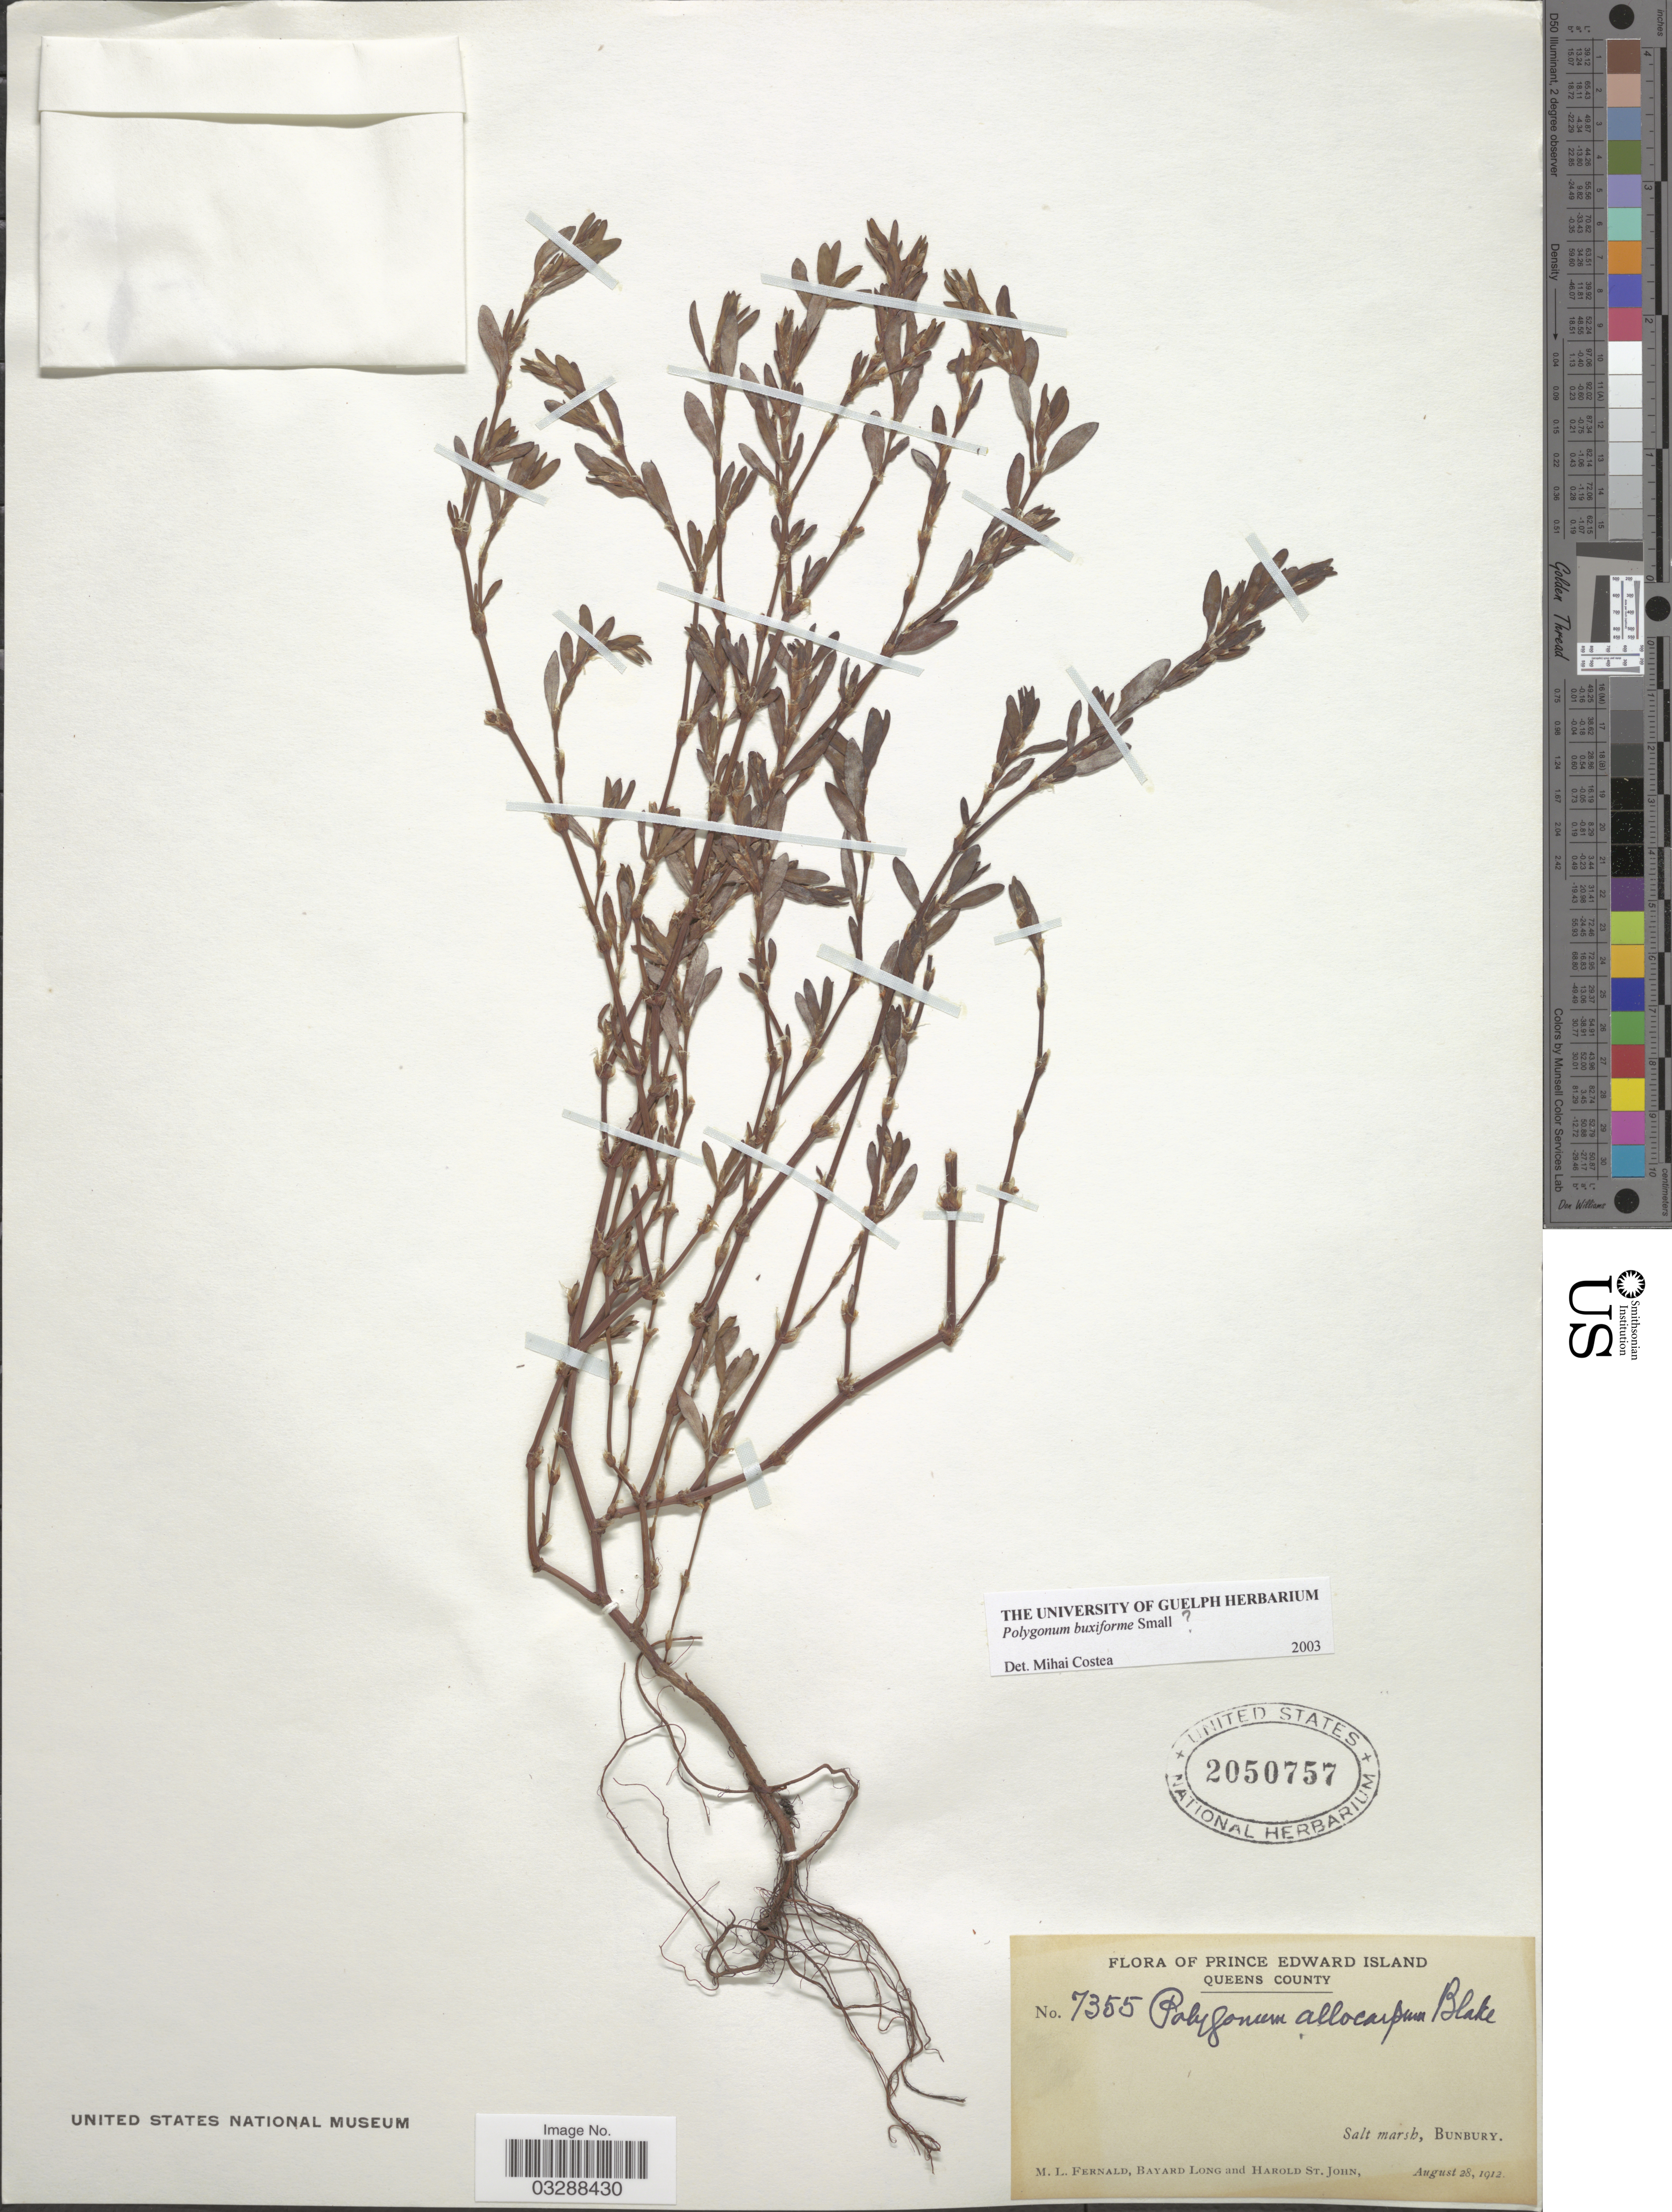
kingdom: Plantae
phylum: Tracheophyta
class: Magnoliopsida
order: Caryophyllales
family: Polygonaceae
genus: Polygonum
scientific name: Polygonum buxiforme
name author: Small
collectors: M. L. Fernald, B. Long & H. St. John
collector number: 7355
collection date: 1912-08-28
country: Canada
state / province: Prince Edward Island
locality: Queens County, Bunbury.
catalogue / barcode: US 2050757